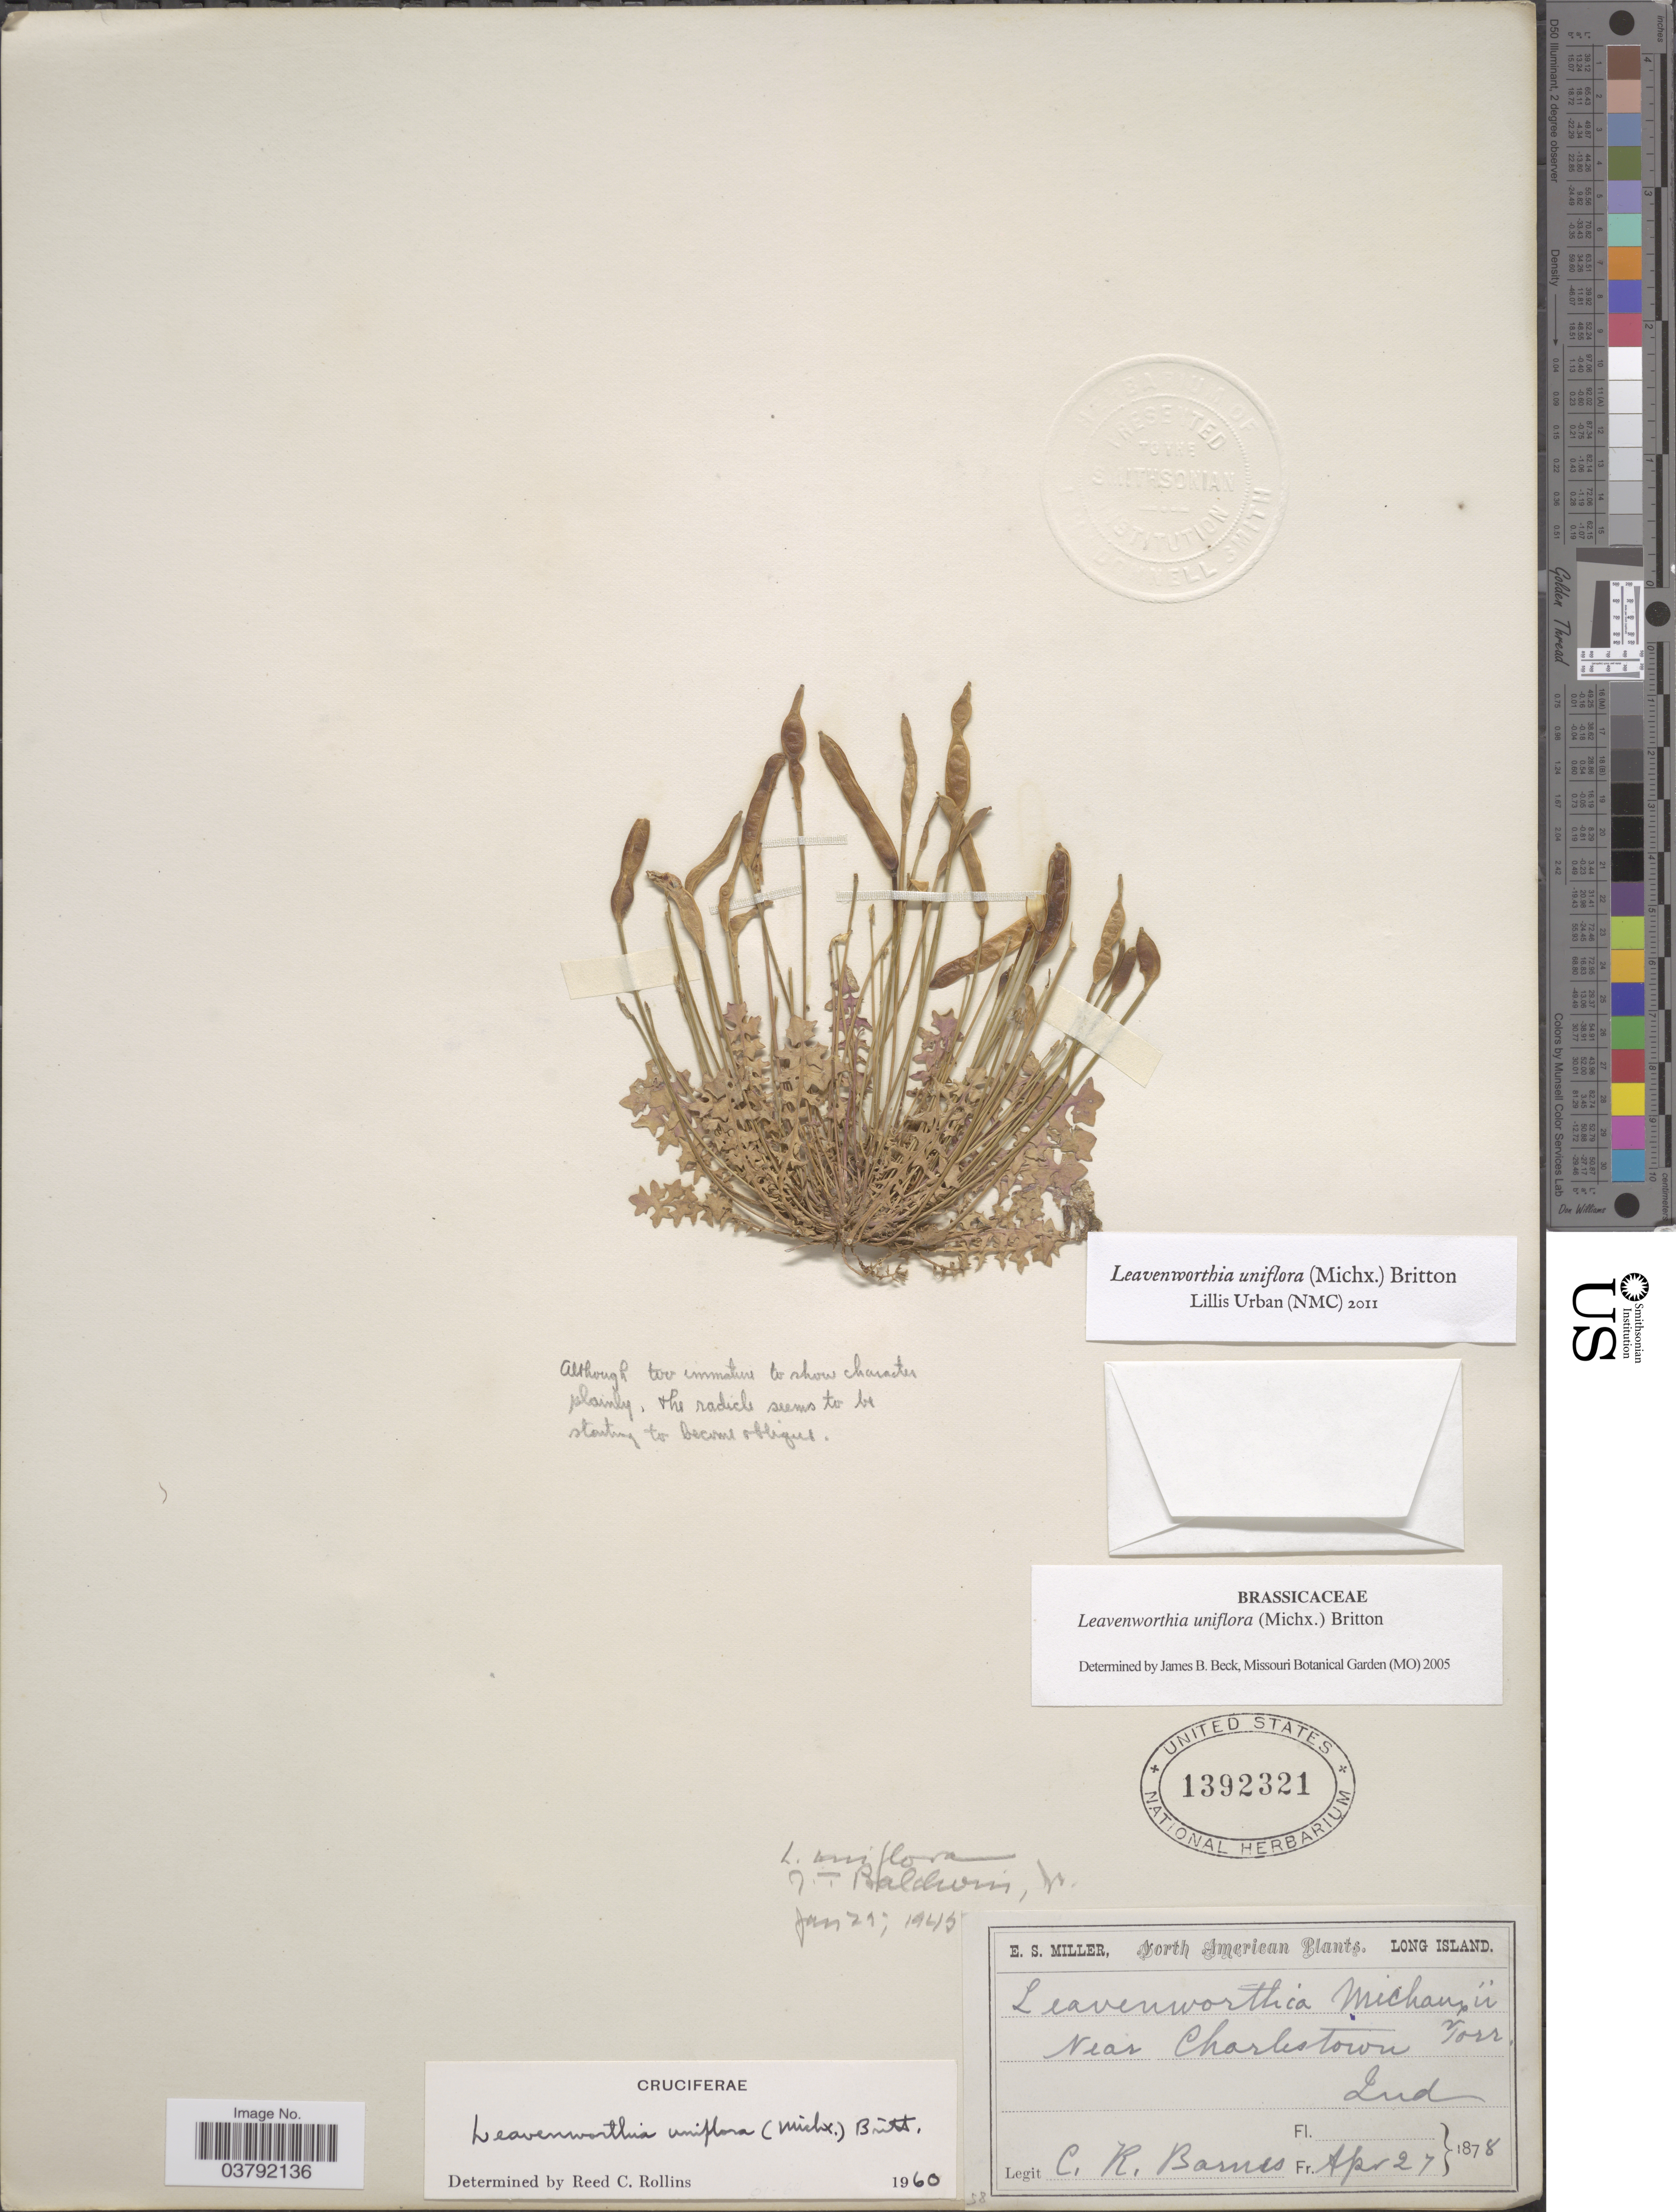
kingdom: Plantae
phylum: Tracheophyta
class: Magnoliopsida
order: Brassicales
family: Brassicaceae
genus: Leavenworthia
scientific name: Leavenworthia uniflora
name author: (Michx.) Britton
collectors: C. R. Barnes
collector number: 58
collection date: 1878-07-27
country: United States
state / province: Indiana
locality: Near Charlestown.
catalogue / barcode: US 1392321